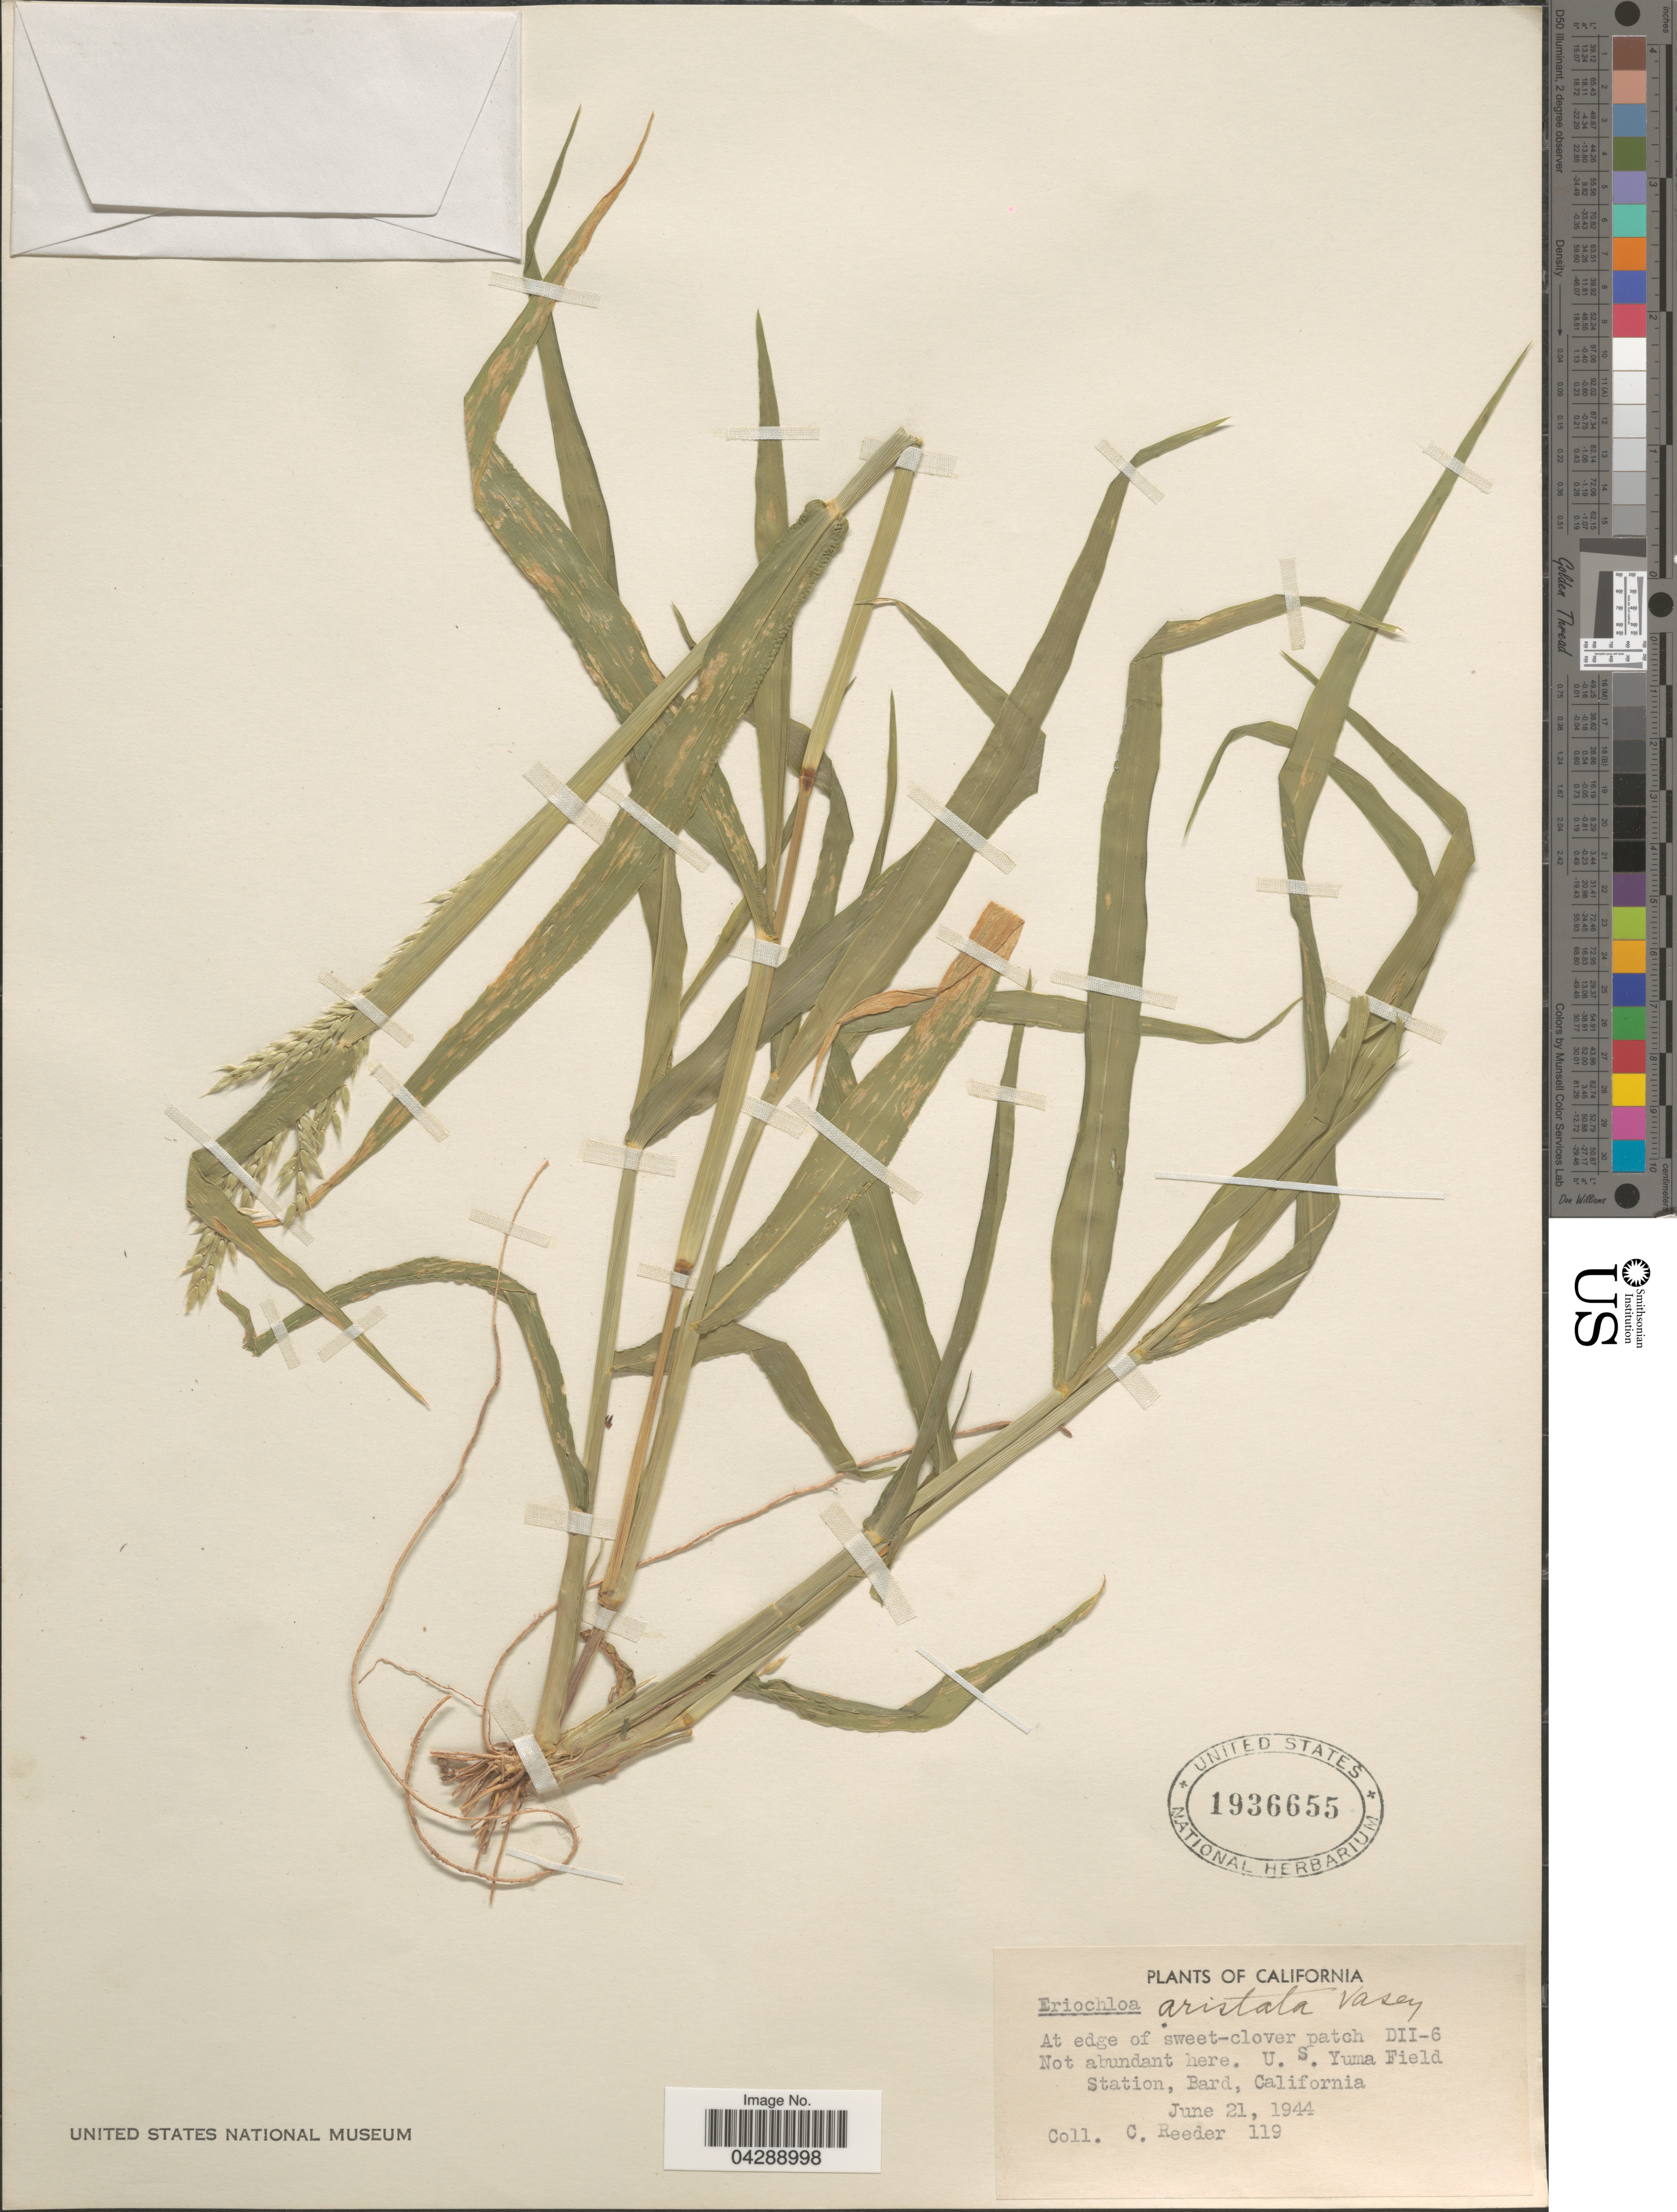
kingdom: Plantae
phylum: Tracheophyta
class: Liliopsida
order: Poales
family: Poaceae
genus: Eriochloa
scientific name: Eriochloa aristata var. aristata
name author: Vasey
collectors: C. Reeder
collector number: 119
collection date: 1944-06-21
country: United States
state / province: California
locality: U. S. Yuma Field Station, Bard.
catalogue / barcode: US 1936655